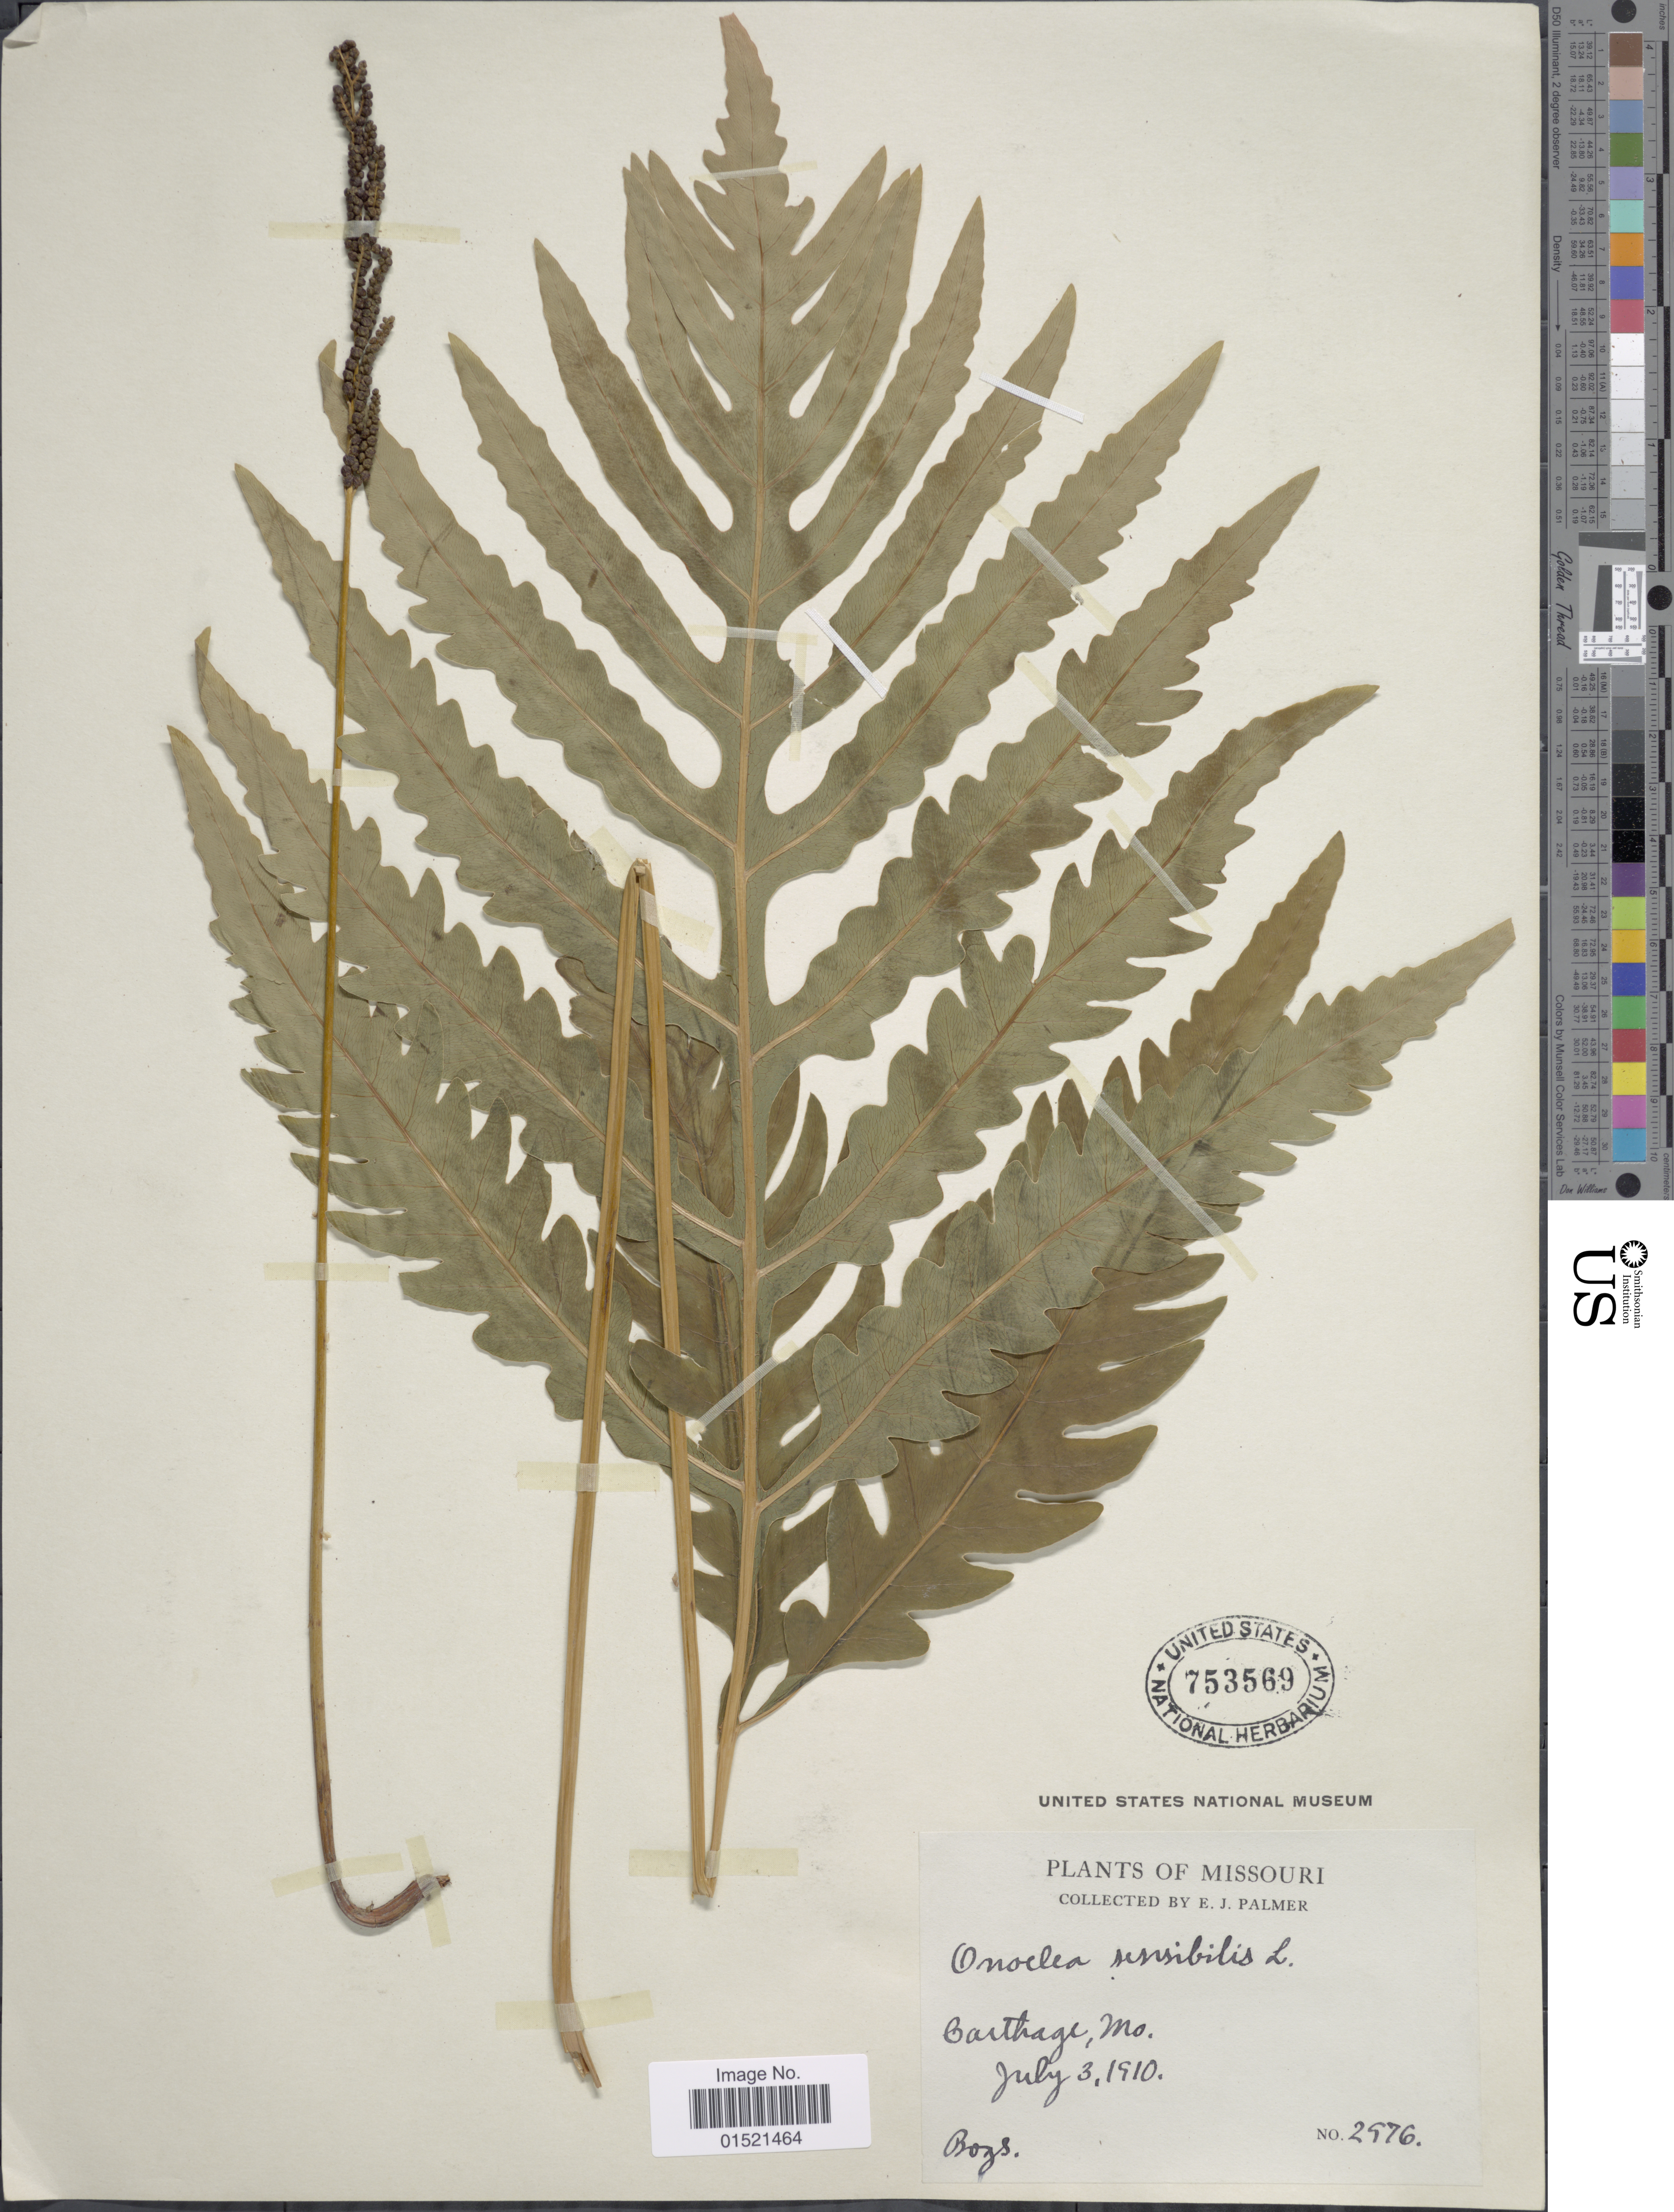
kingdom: Plantae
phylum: Tracheophyta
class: Polypodiopsida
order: Polypodiales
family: Onocleaceae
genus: Onoclea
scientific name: Onoclea sensibilis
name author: L.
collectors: E. J. Palmer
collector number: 2976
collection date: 1910-07-03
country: United States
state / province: Missouri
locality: Carthage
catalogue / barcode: US 753569